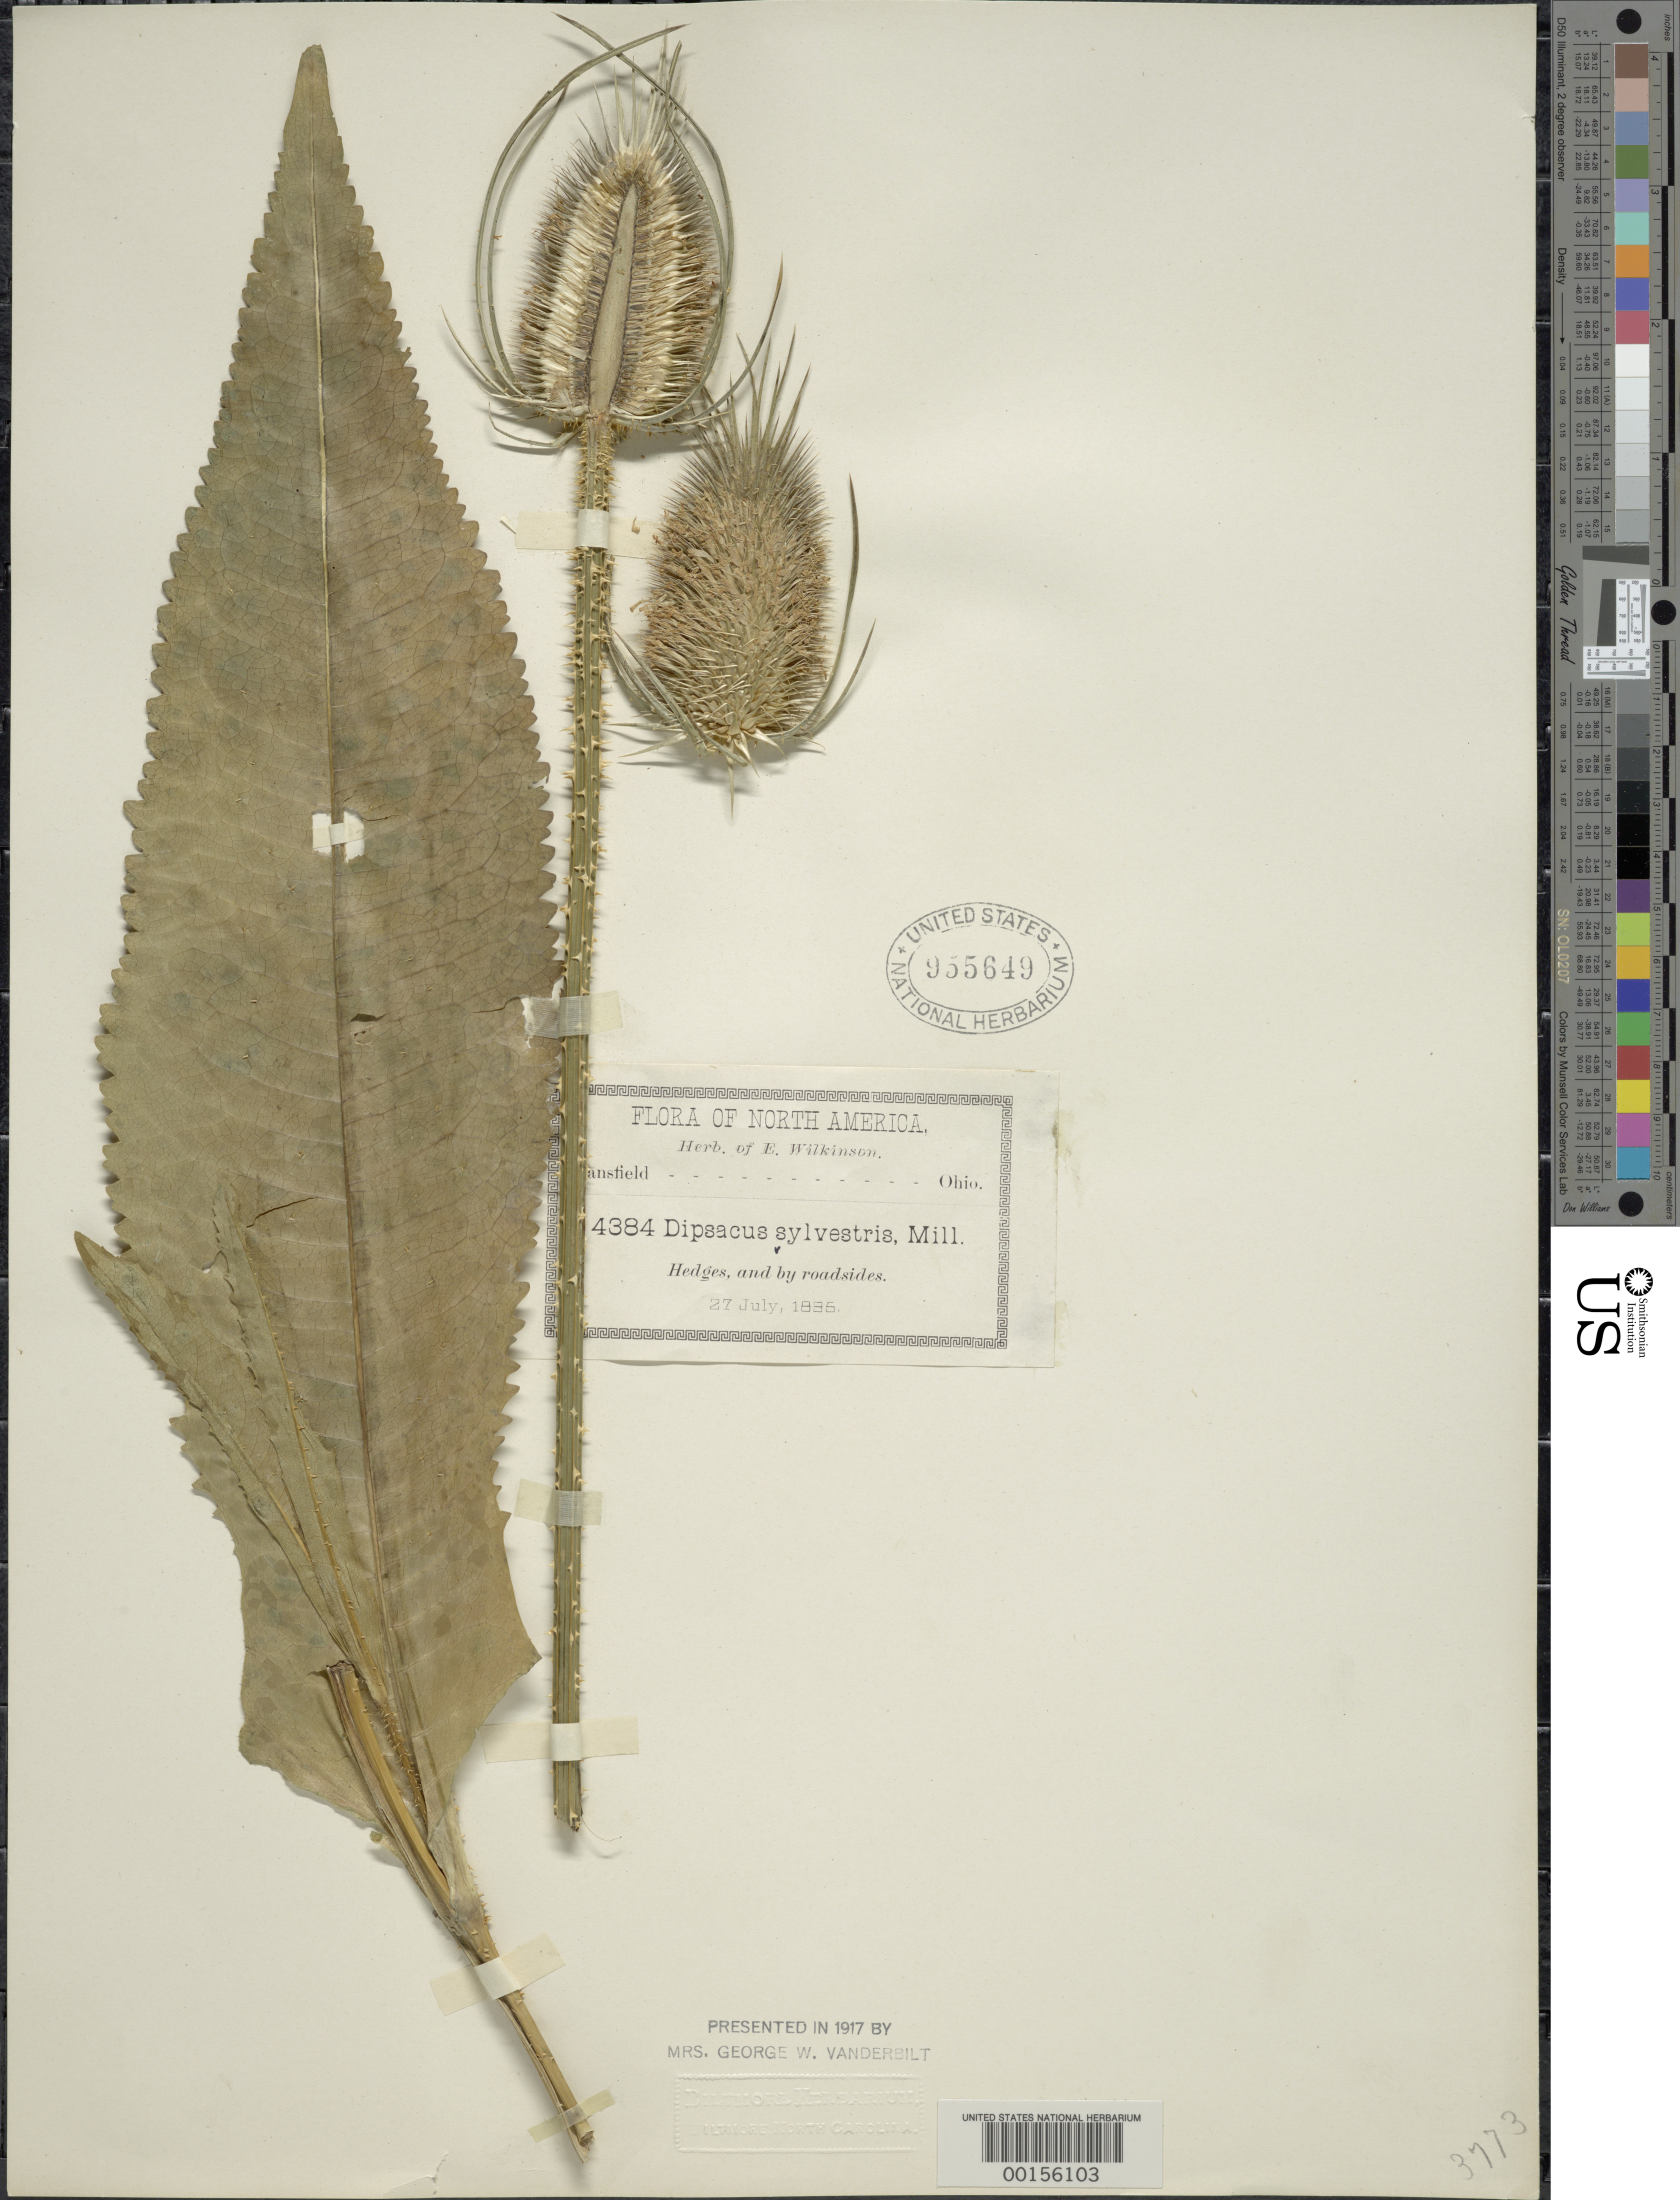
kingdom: Plantae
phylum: Tracheophyta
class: Magnoliopsida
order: Dipsacales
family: Caprifoliaceae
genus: Dipsacus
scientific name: Dipsacus sylvestris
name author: Huds.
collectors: E. Wilkinson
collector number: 4384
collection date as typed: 27 Jul 1896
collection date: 1896-07-27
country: United States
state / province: Ohio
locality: Mansfield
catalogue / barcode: US 955649